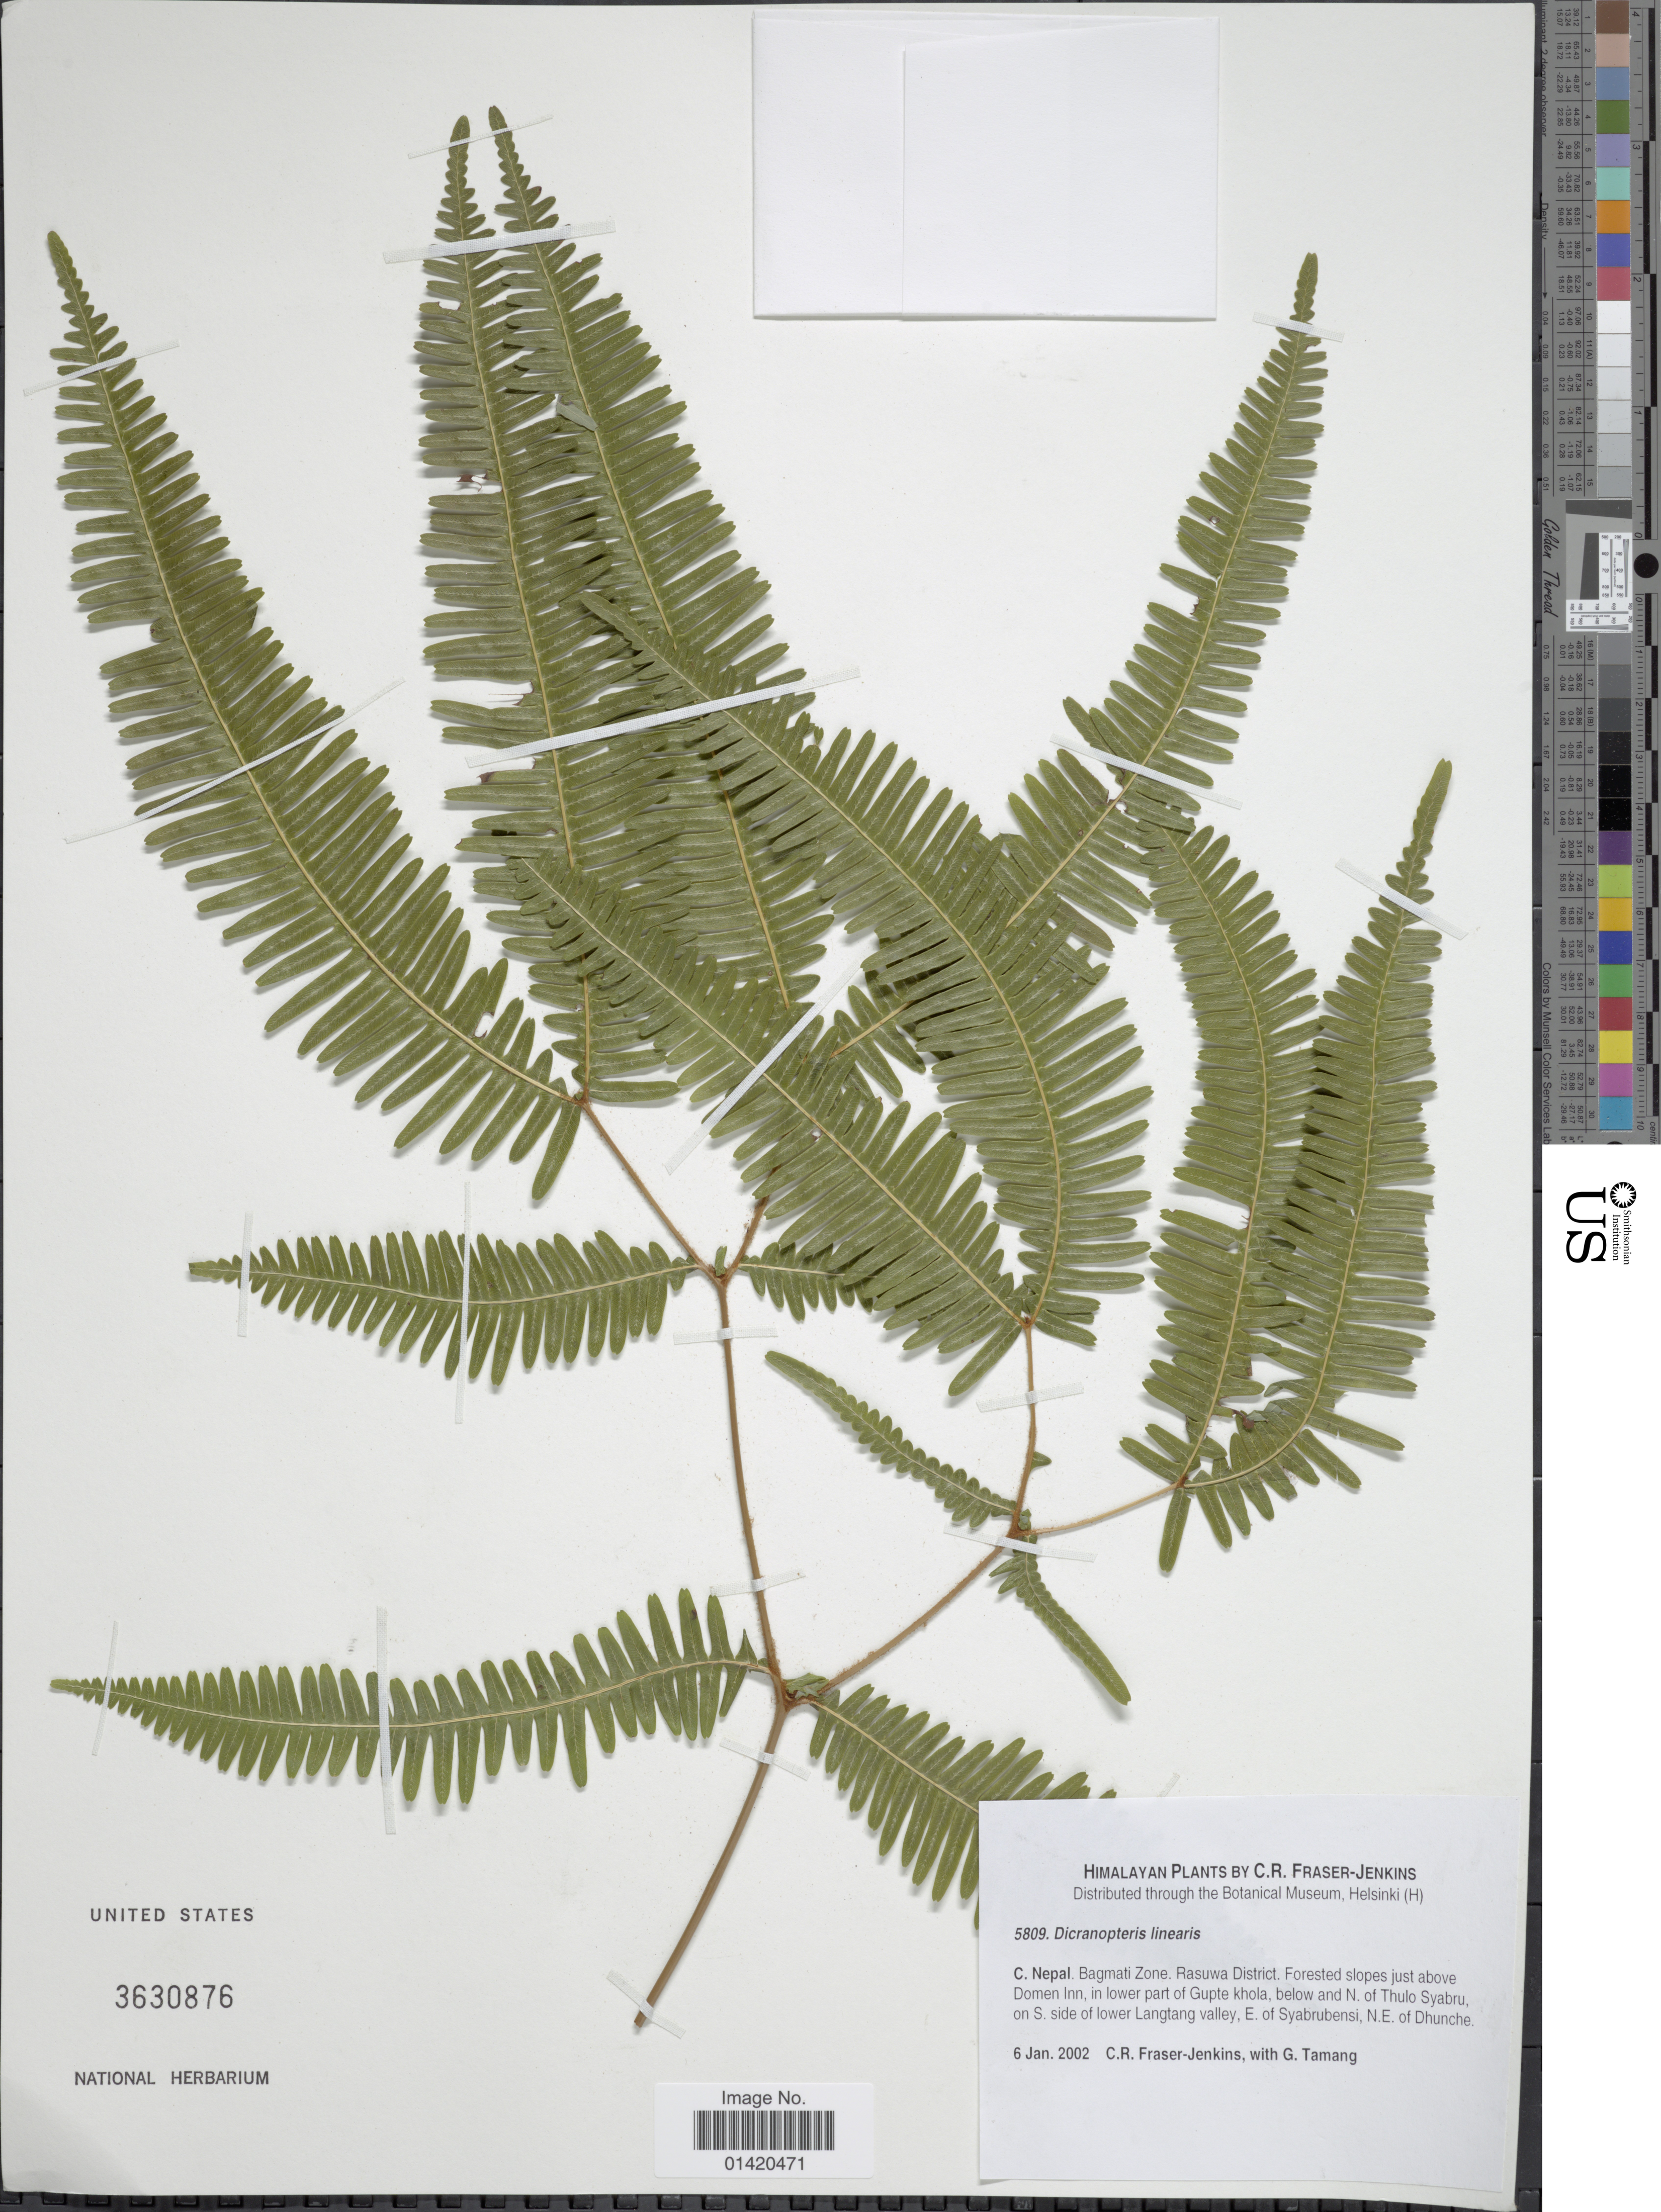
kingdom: Plantae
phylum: Tracheophyta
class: Polypodiopsida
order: Gleicheniales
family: Gleicheniaceae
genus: Dicranopteris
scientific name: Dicranopteris linearis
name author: (Burm. f.) Underw.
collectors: C. R. Fraser-Jenkins & G. Tamang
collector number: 5809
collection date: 2002-01-06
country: Nepal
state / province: Bagmati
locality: C. Nepal, Bagmati Zone. Rasuwa District. Forested slopes just above Domen Inn, in lower part of Gupte khola, below and N. of Thulo Syabru, on S. side of lower Langtang valley, E. of Syabrubensi, N.E. of Dhunche. Himalayan plants.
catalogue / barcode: US 3630876